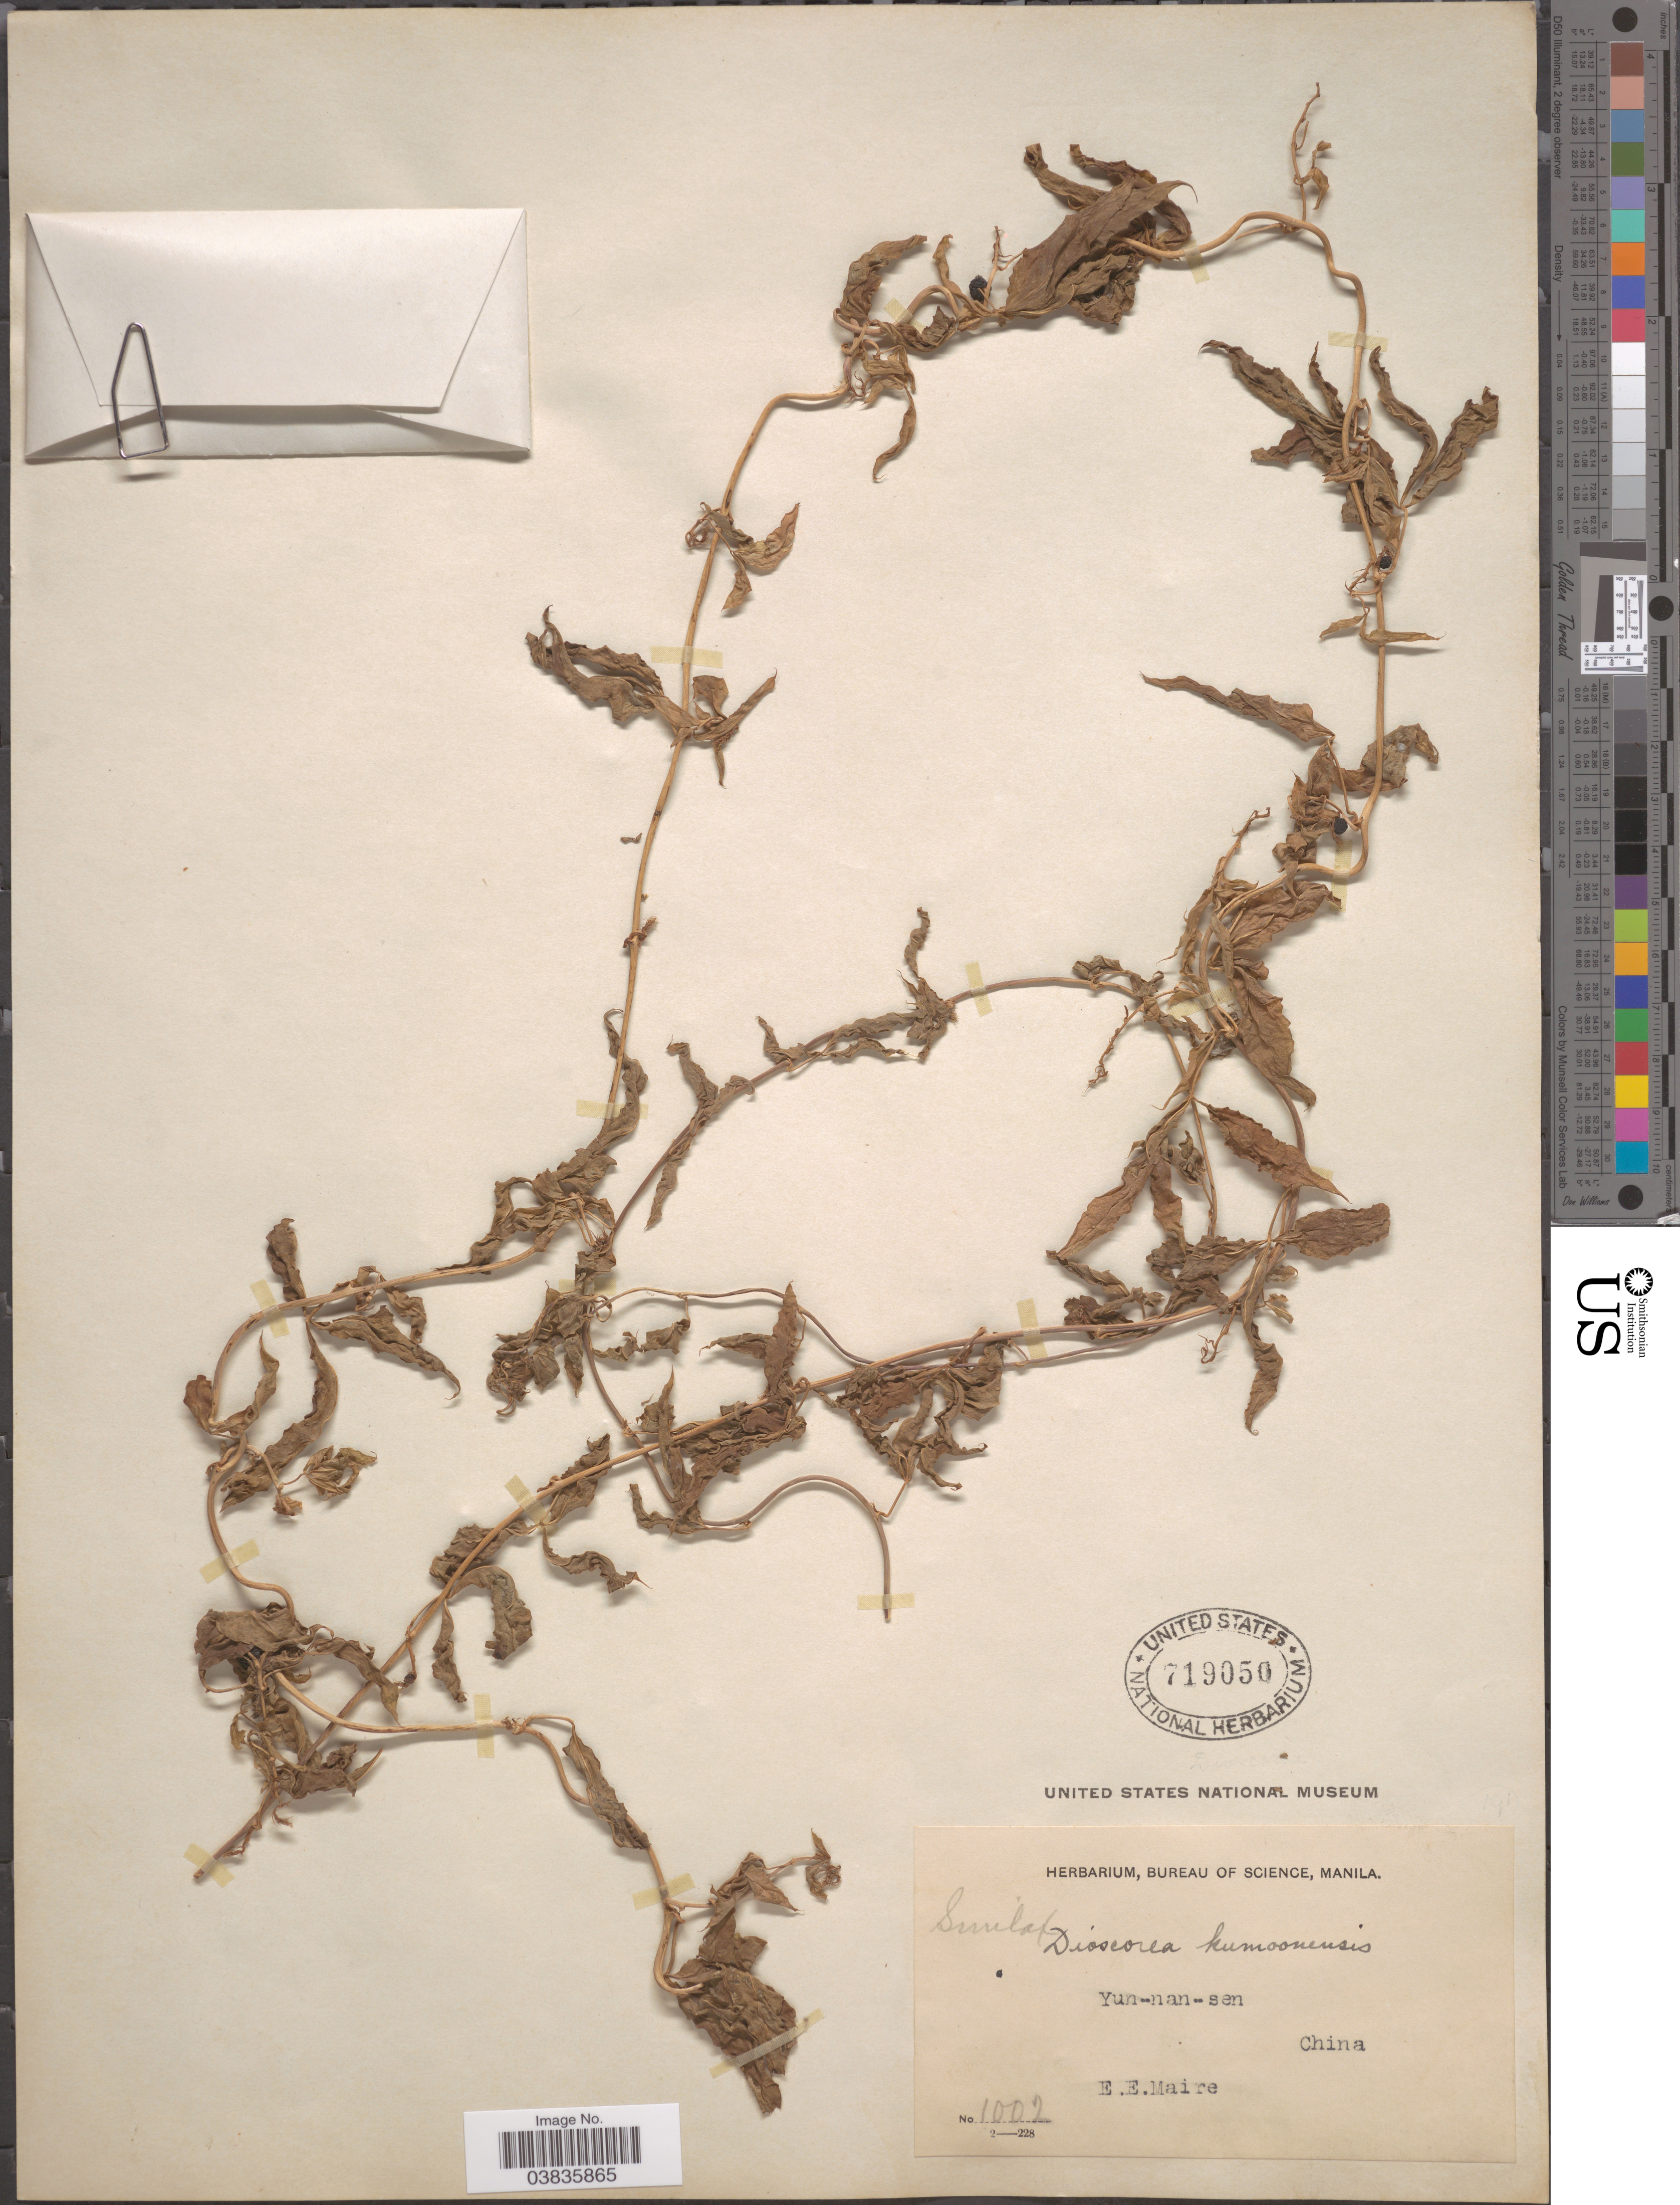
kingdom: Plantae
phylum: Tracheophyta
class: Liliopsida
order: Dioscoreales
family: Dioscoreaceae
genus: Dioscorea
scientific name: Dioscorea kamoonensis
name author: Kunth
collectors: E. E. Maire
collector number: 1002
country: China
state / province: Yunnan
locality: Yun-nan-sen.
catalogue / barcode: US 719050